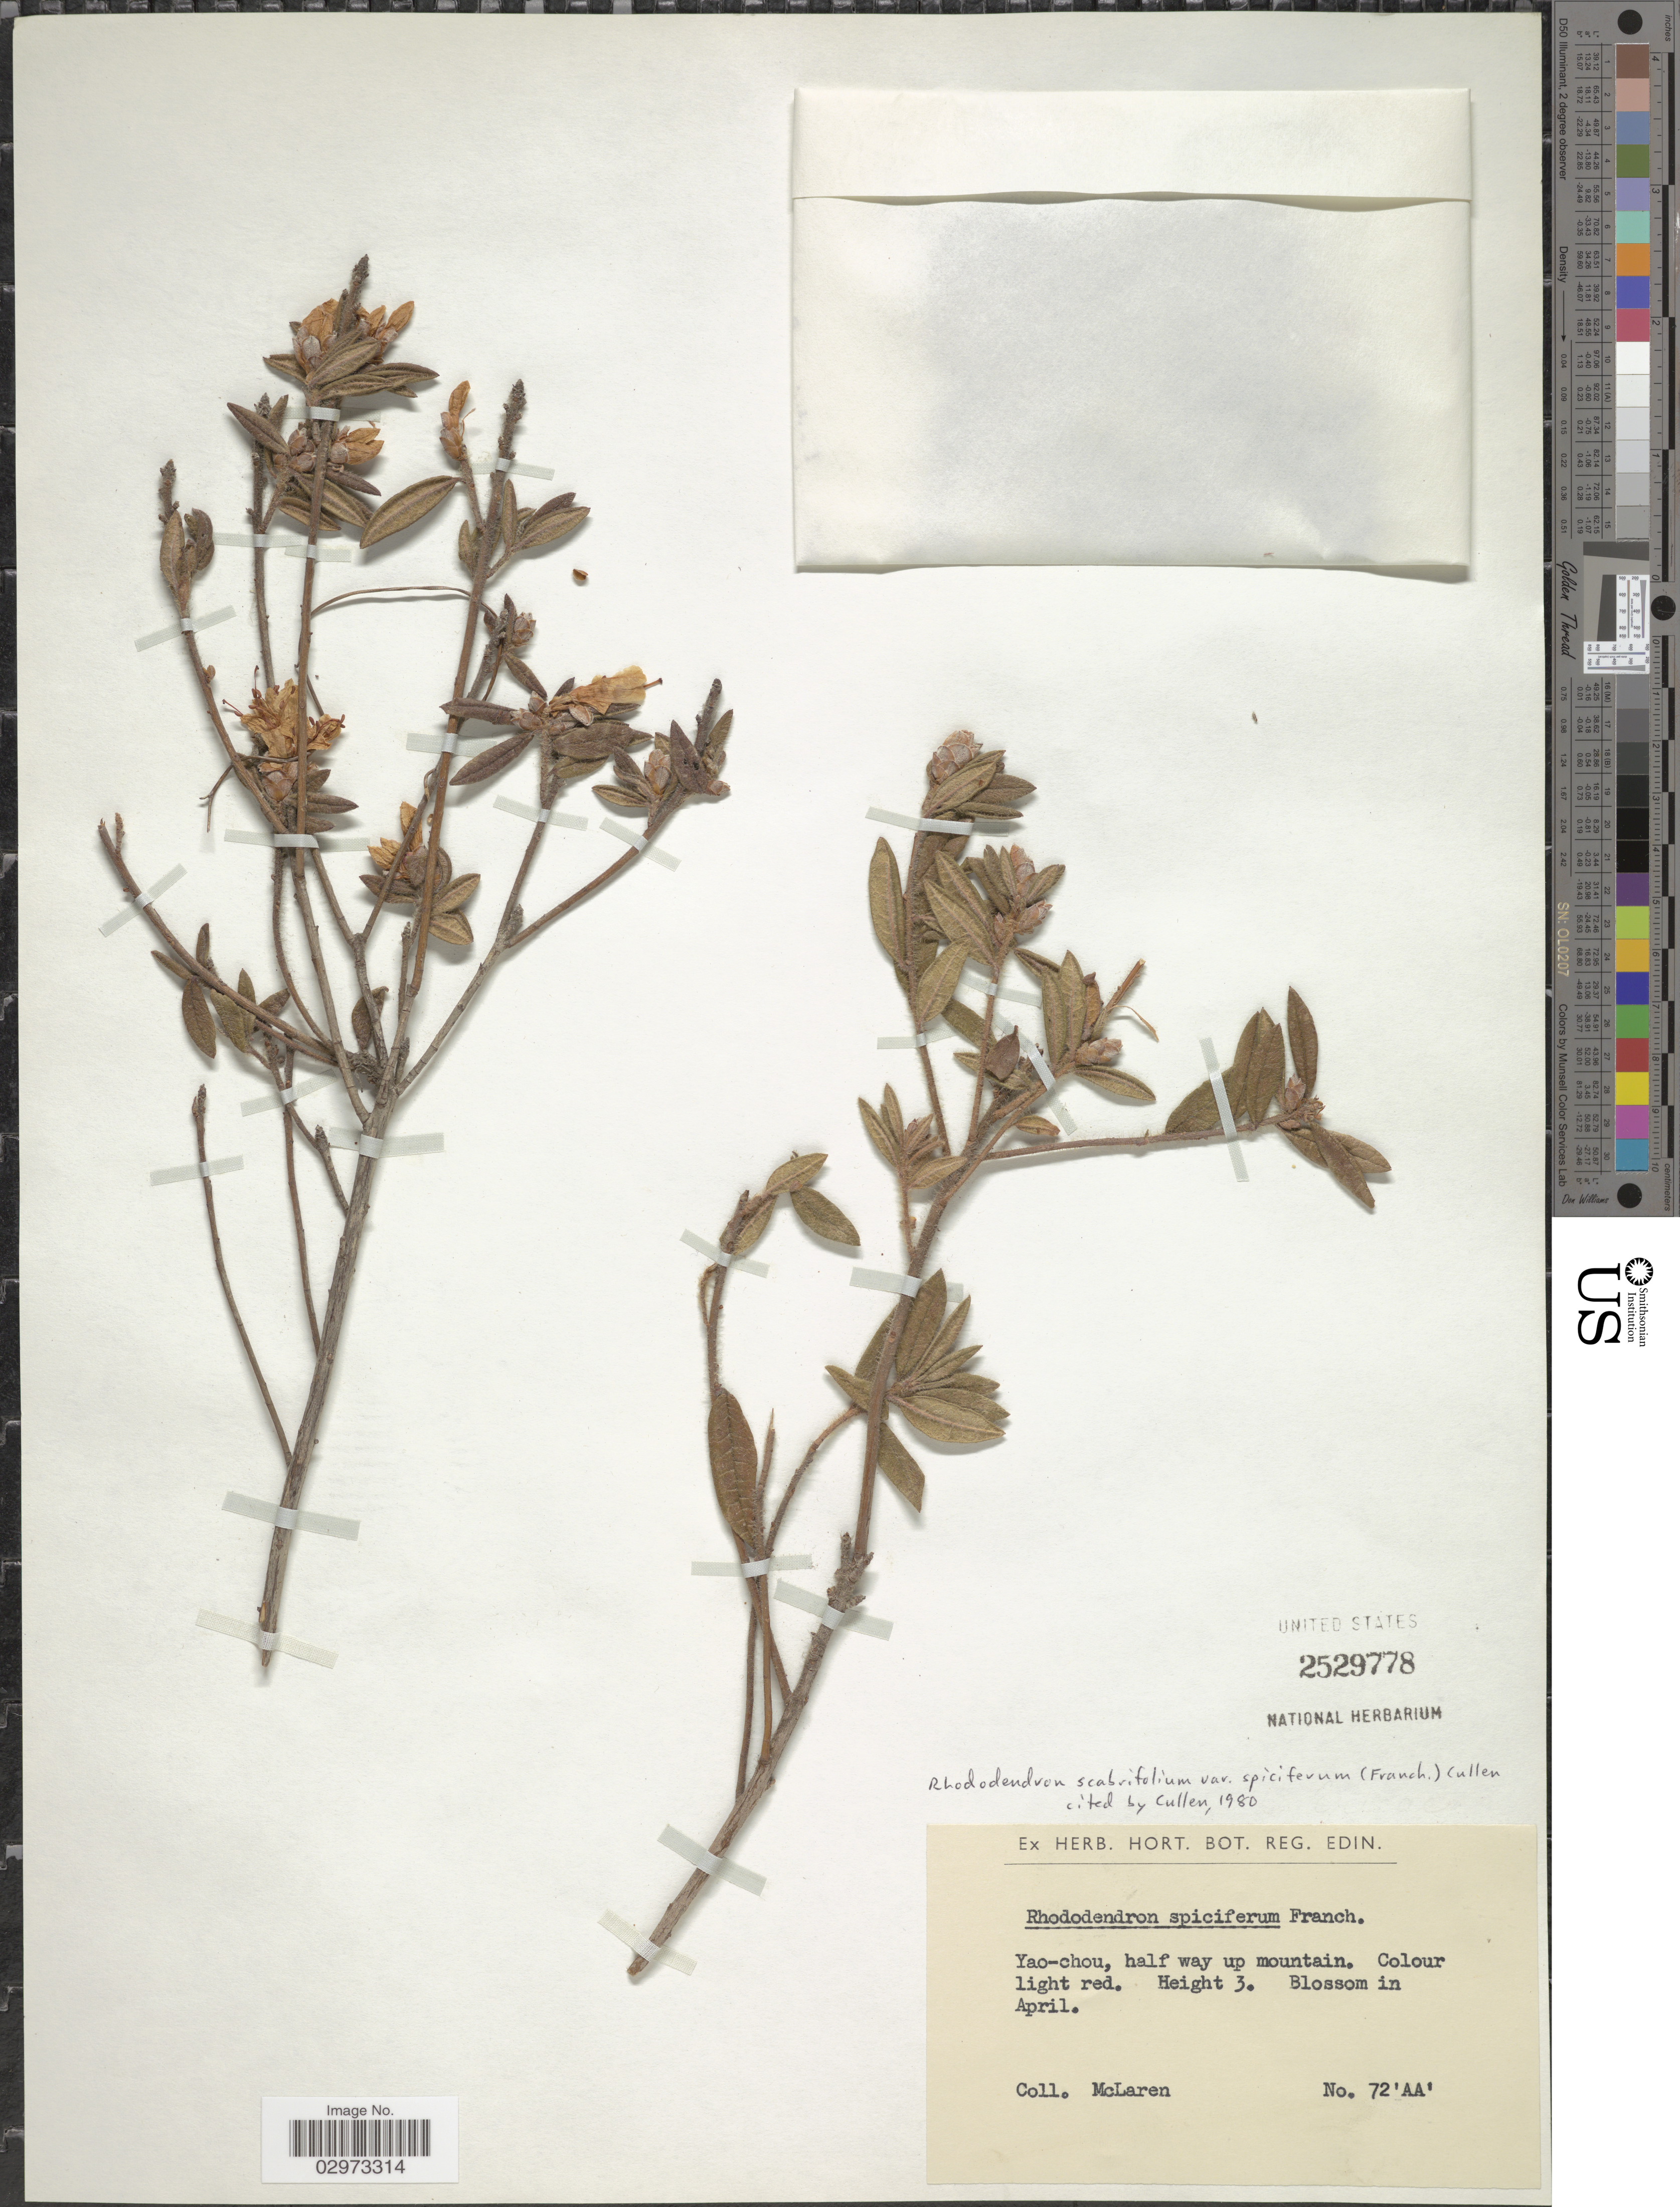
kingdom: Plantae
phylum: Tracheophyta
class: Magnoliopsida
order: Ericales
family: Ericaceae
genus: Rhododendron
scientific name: Rhododendron scabrifolium var. spiciferum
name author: (Franch.) Cullen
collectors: McLaren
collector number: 72'AA'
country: China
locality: Yao-chou, half way up mountain.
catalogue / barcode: US 2529778